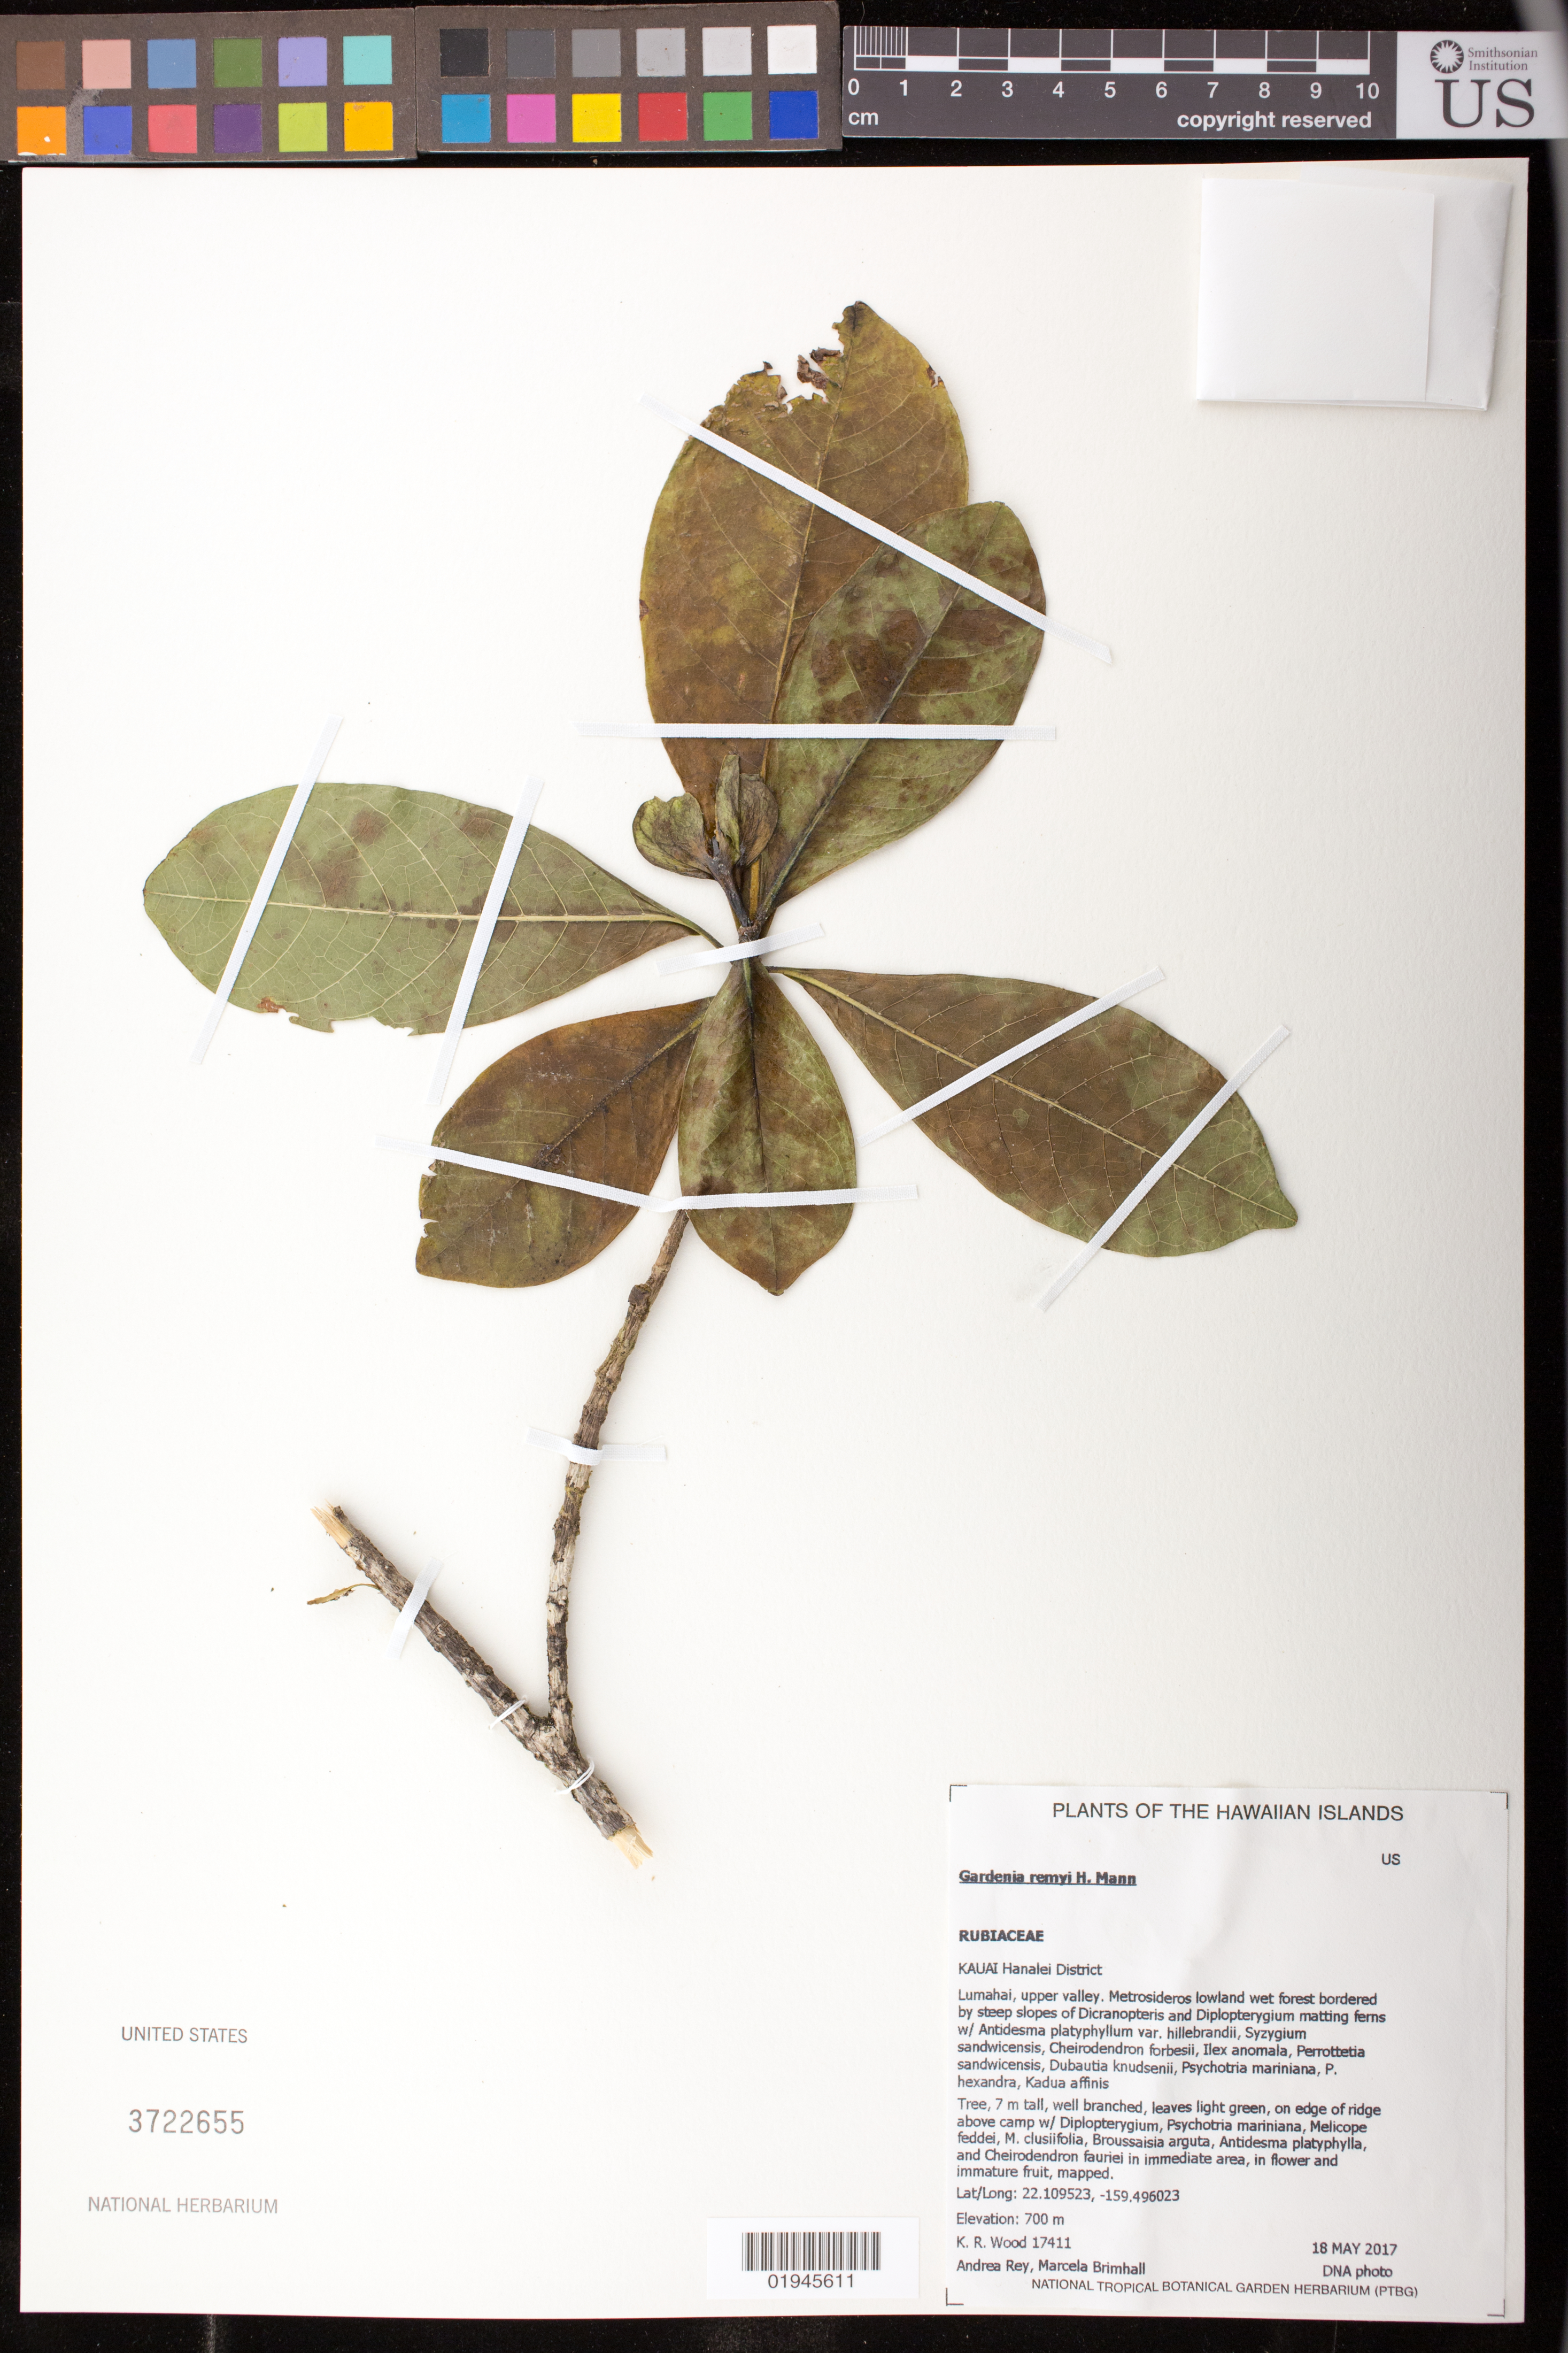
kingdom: Plantae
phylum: Tracheophyta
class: Magnoliopsida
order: Gentianales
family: Rubiaceae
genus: Gardenia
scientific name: Gardenia remyi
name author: H. Mann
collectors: K. R. Wood, A. Rey & M. Brimhall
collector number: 17411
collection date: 2017-05-18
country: United States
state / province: Hawaii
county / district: Kauai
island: Kaua'i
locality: Hanalei District, Lumahai, upper valley, on edge of ridge above camp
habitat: Lowland wet forest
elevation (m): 700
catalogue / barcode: US 3722655